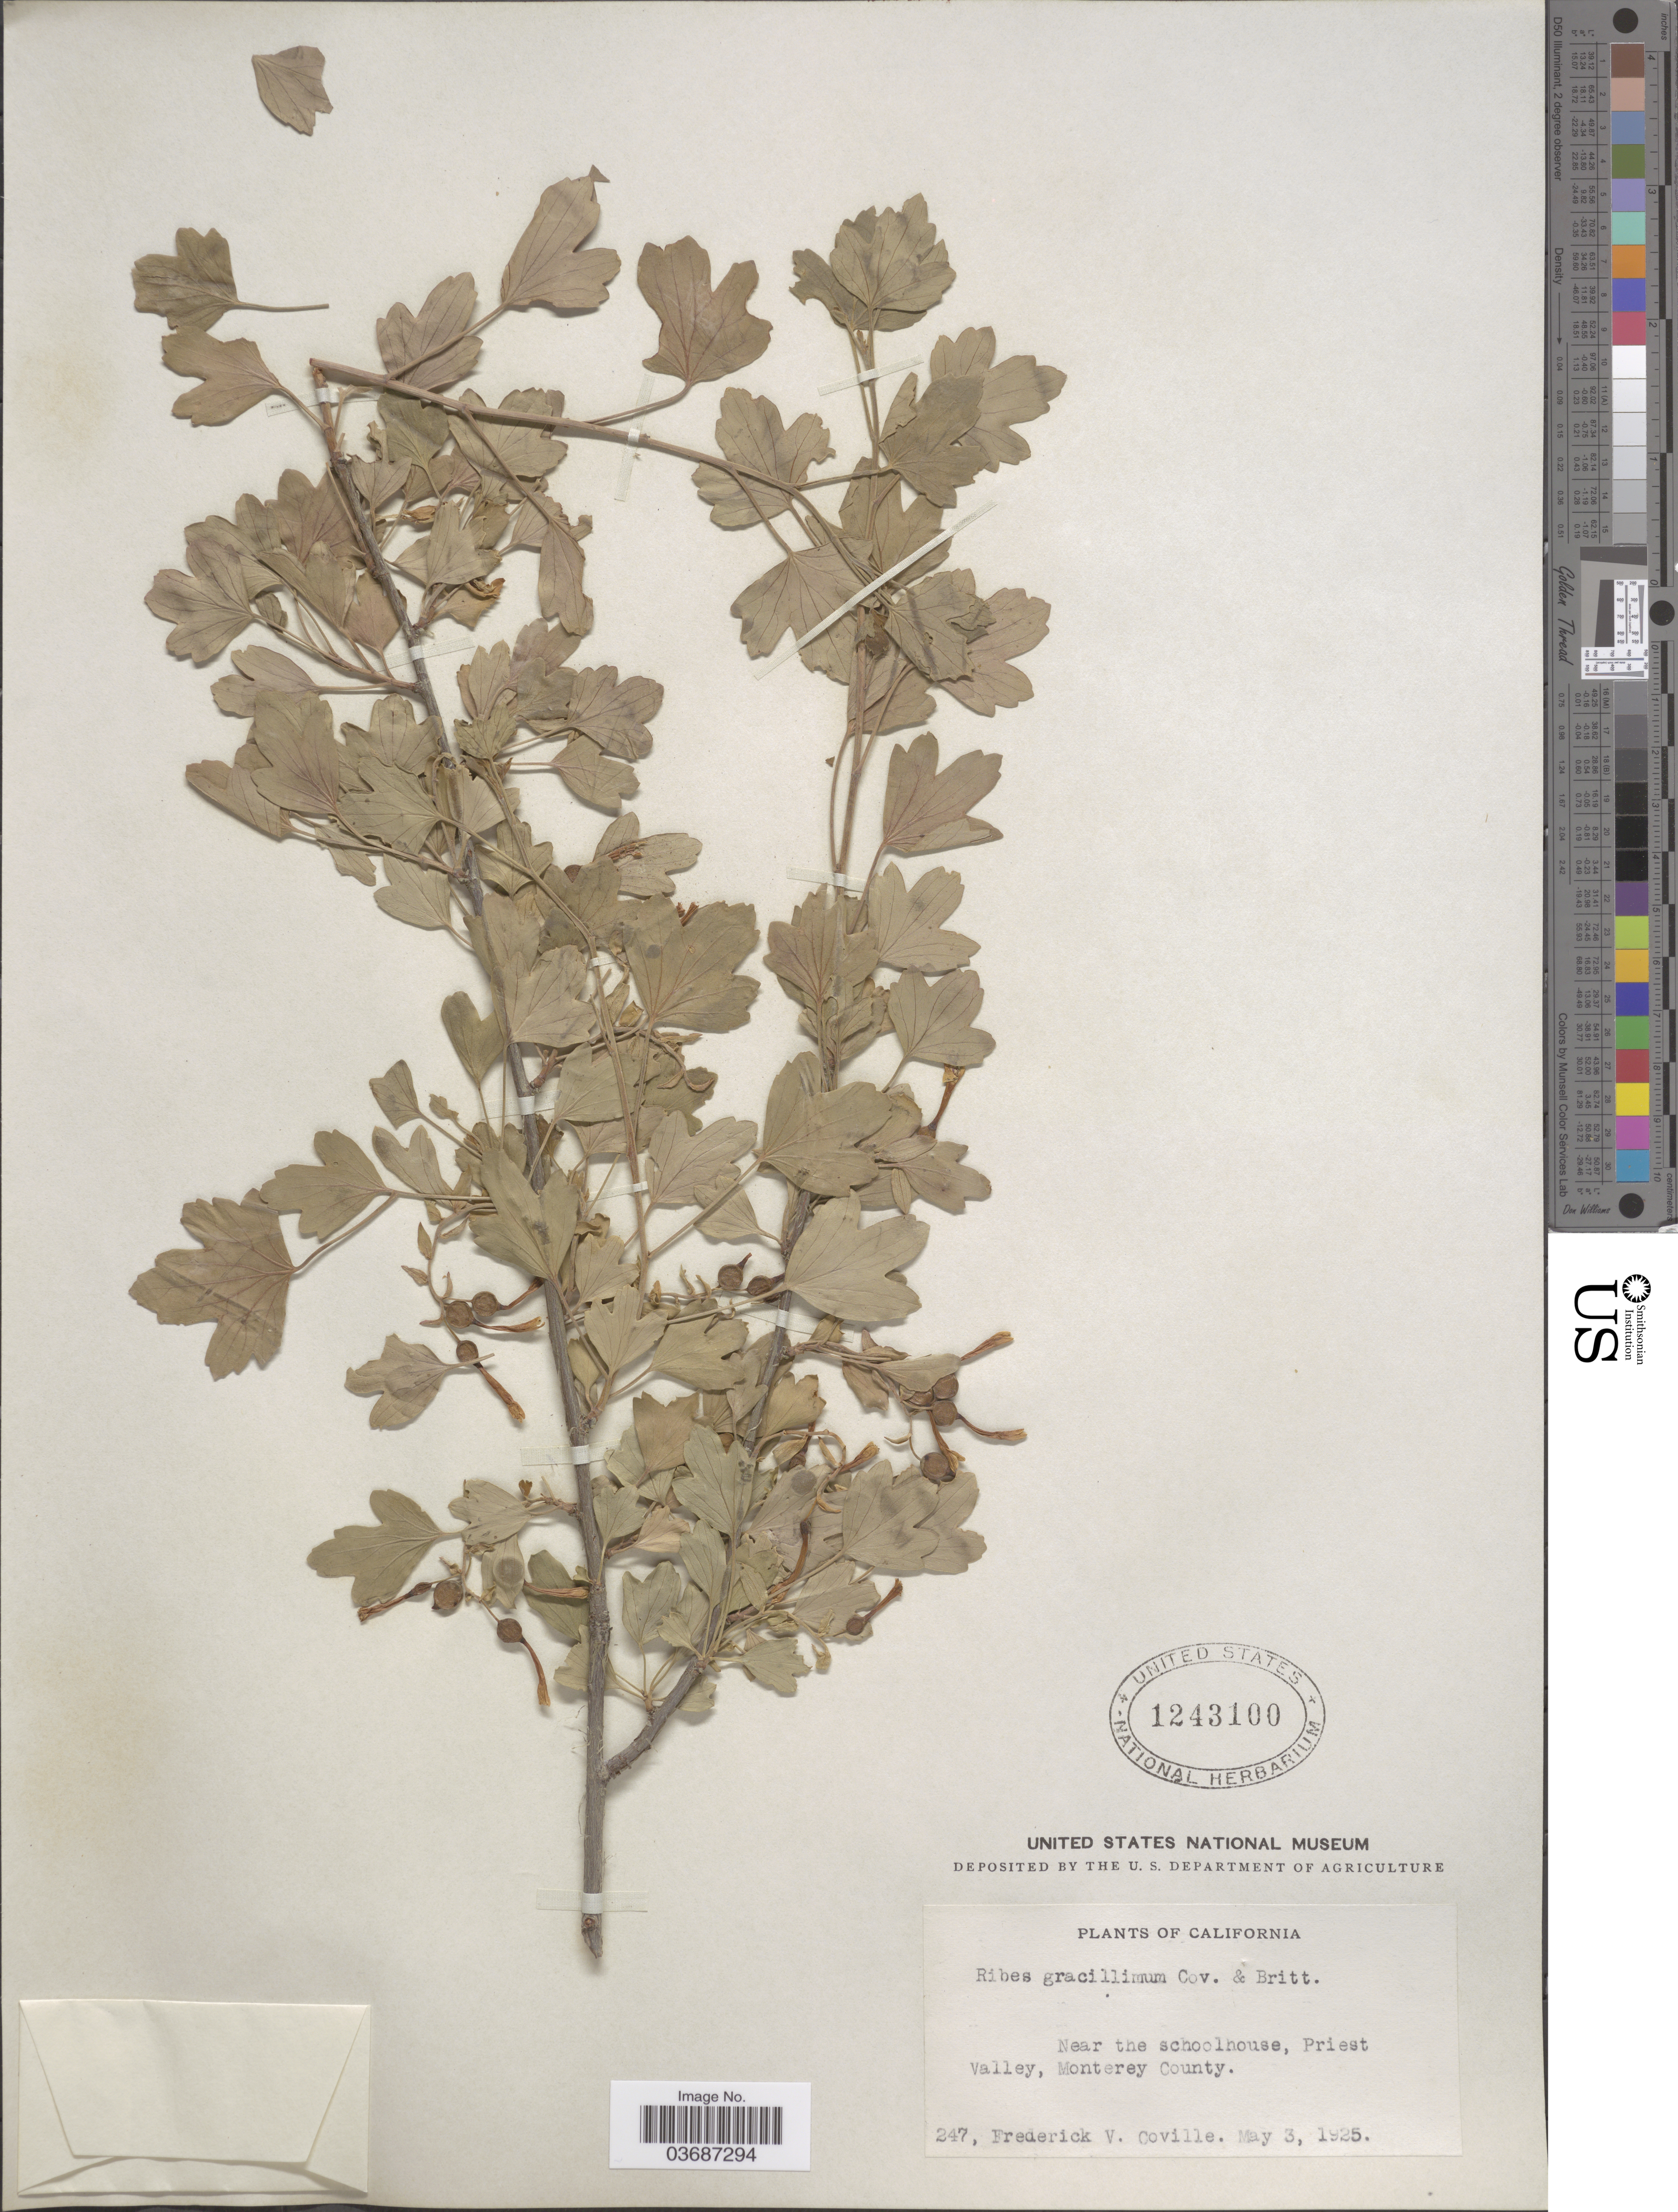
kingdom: Plantae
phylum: Tracheophyta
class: Magnoliopsida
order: Saxifragales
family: Grossulariaceae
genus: Ribes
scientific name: Ribes gracillimum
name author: Coville & Britton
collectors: F. V. Coville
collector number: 247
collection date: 1925-05-03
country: United States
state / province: California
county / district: Monterey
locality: Near the schoolhouse, Priest Valley, Monterey County.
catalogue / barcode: US 1243100